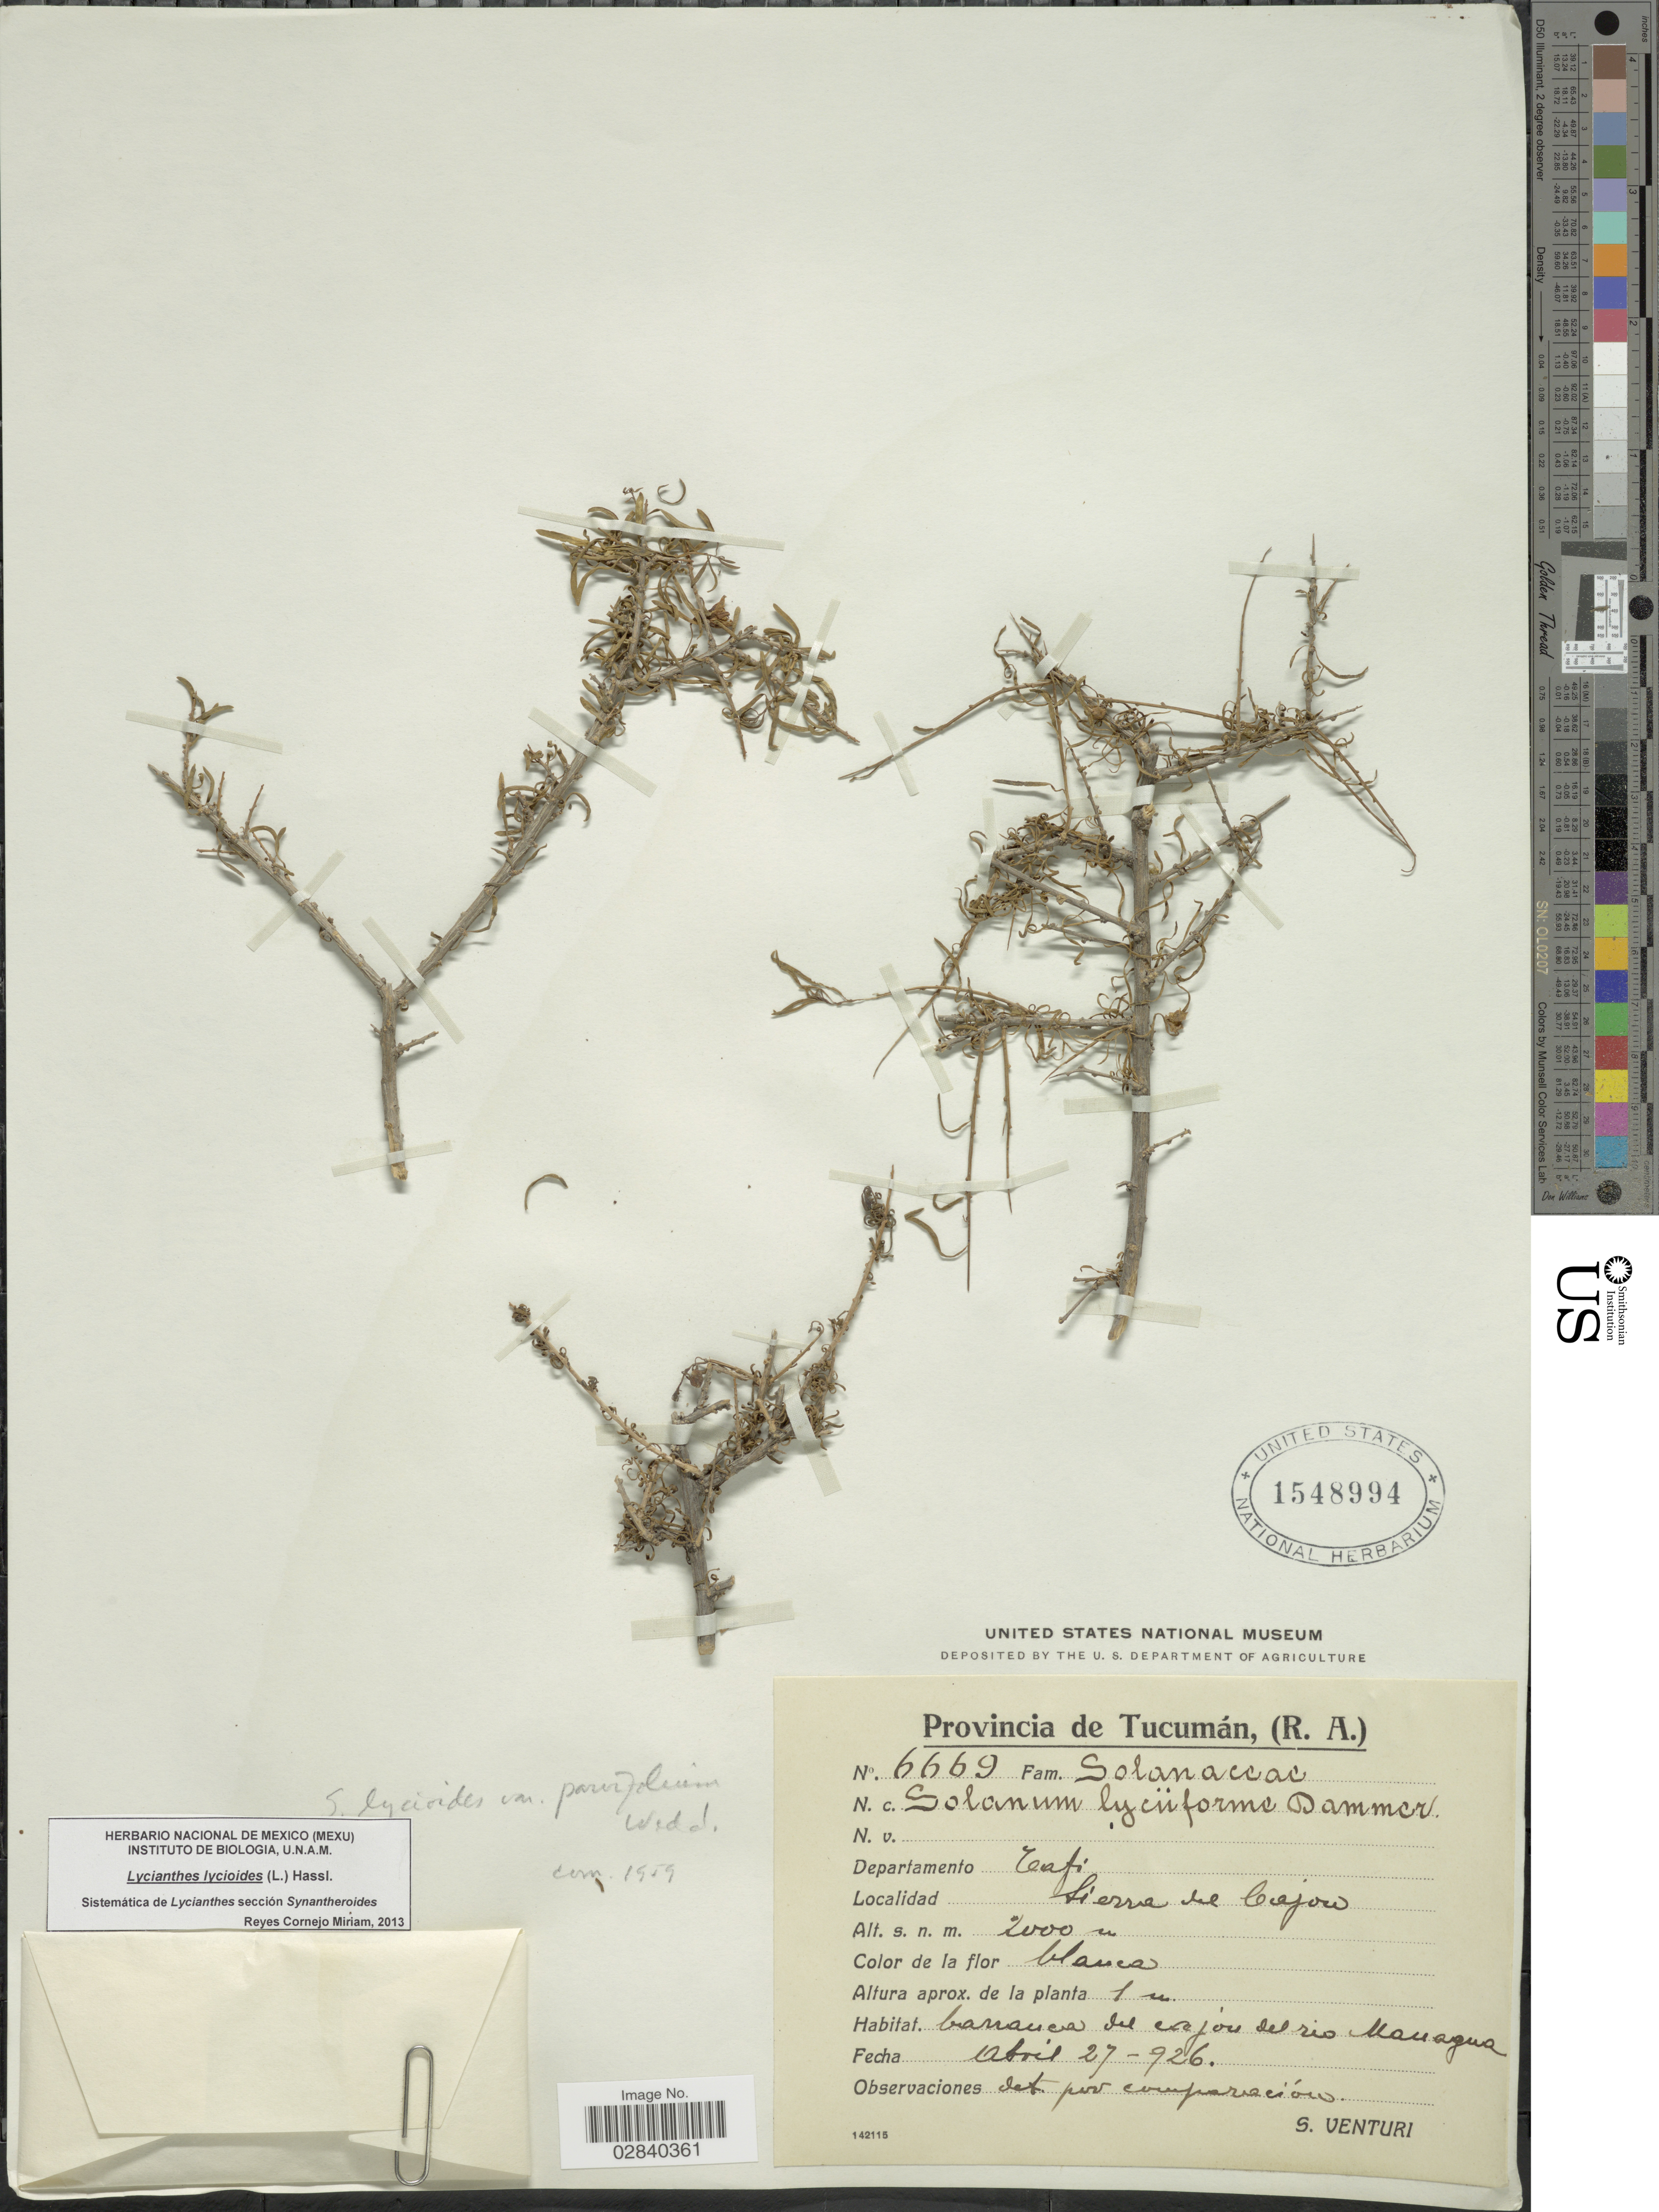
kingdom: Plantae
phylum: Tracheophyta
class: Magnoliopsida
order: Solanales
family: Solanaceae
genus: Lycianthes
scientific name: Lycianthes lycioides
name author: (L.) Hassl.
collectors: S. Venturi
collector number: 6669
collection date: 1926-04-27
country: Argentina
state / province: Tucuman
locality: Provincia de Tucumán, (R.A.). Departamento Tafi, Sierra del Cajon.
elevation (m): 2000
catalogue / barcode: US 1548994